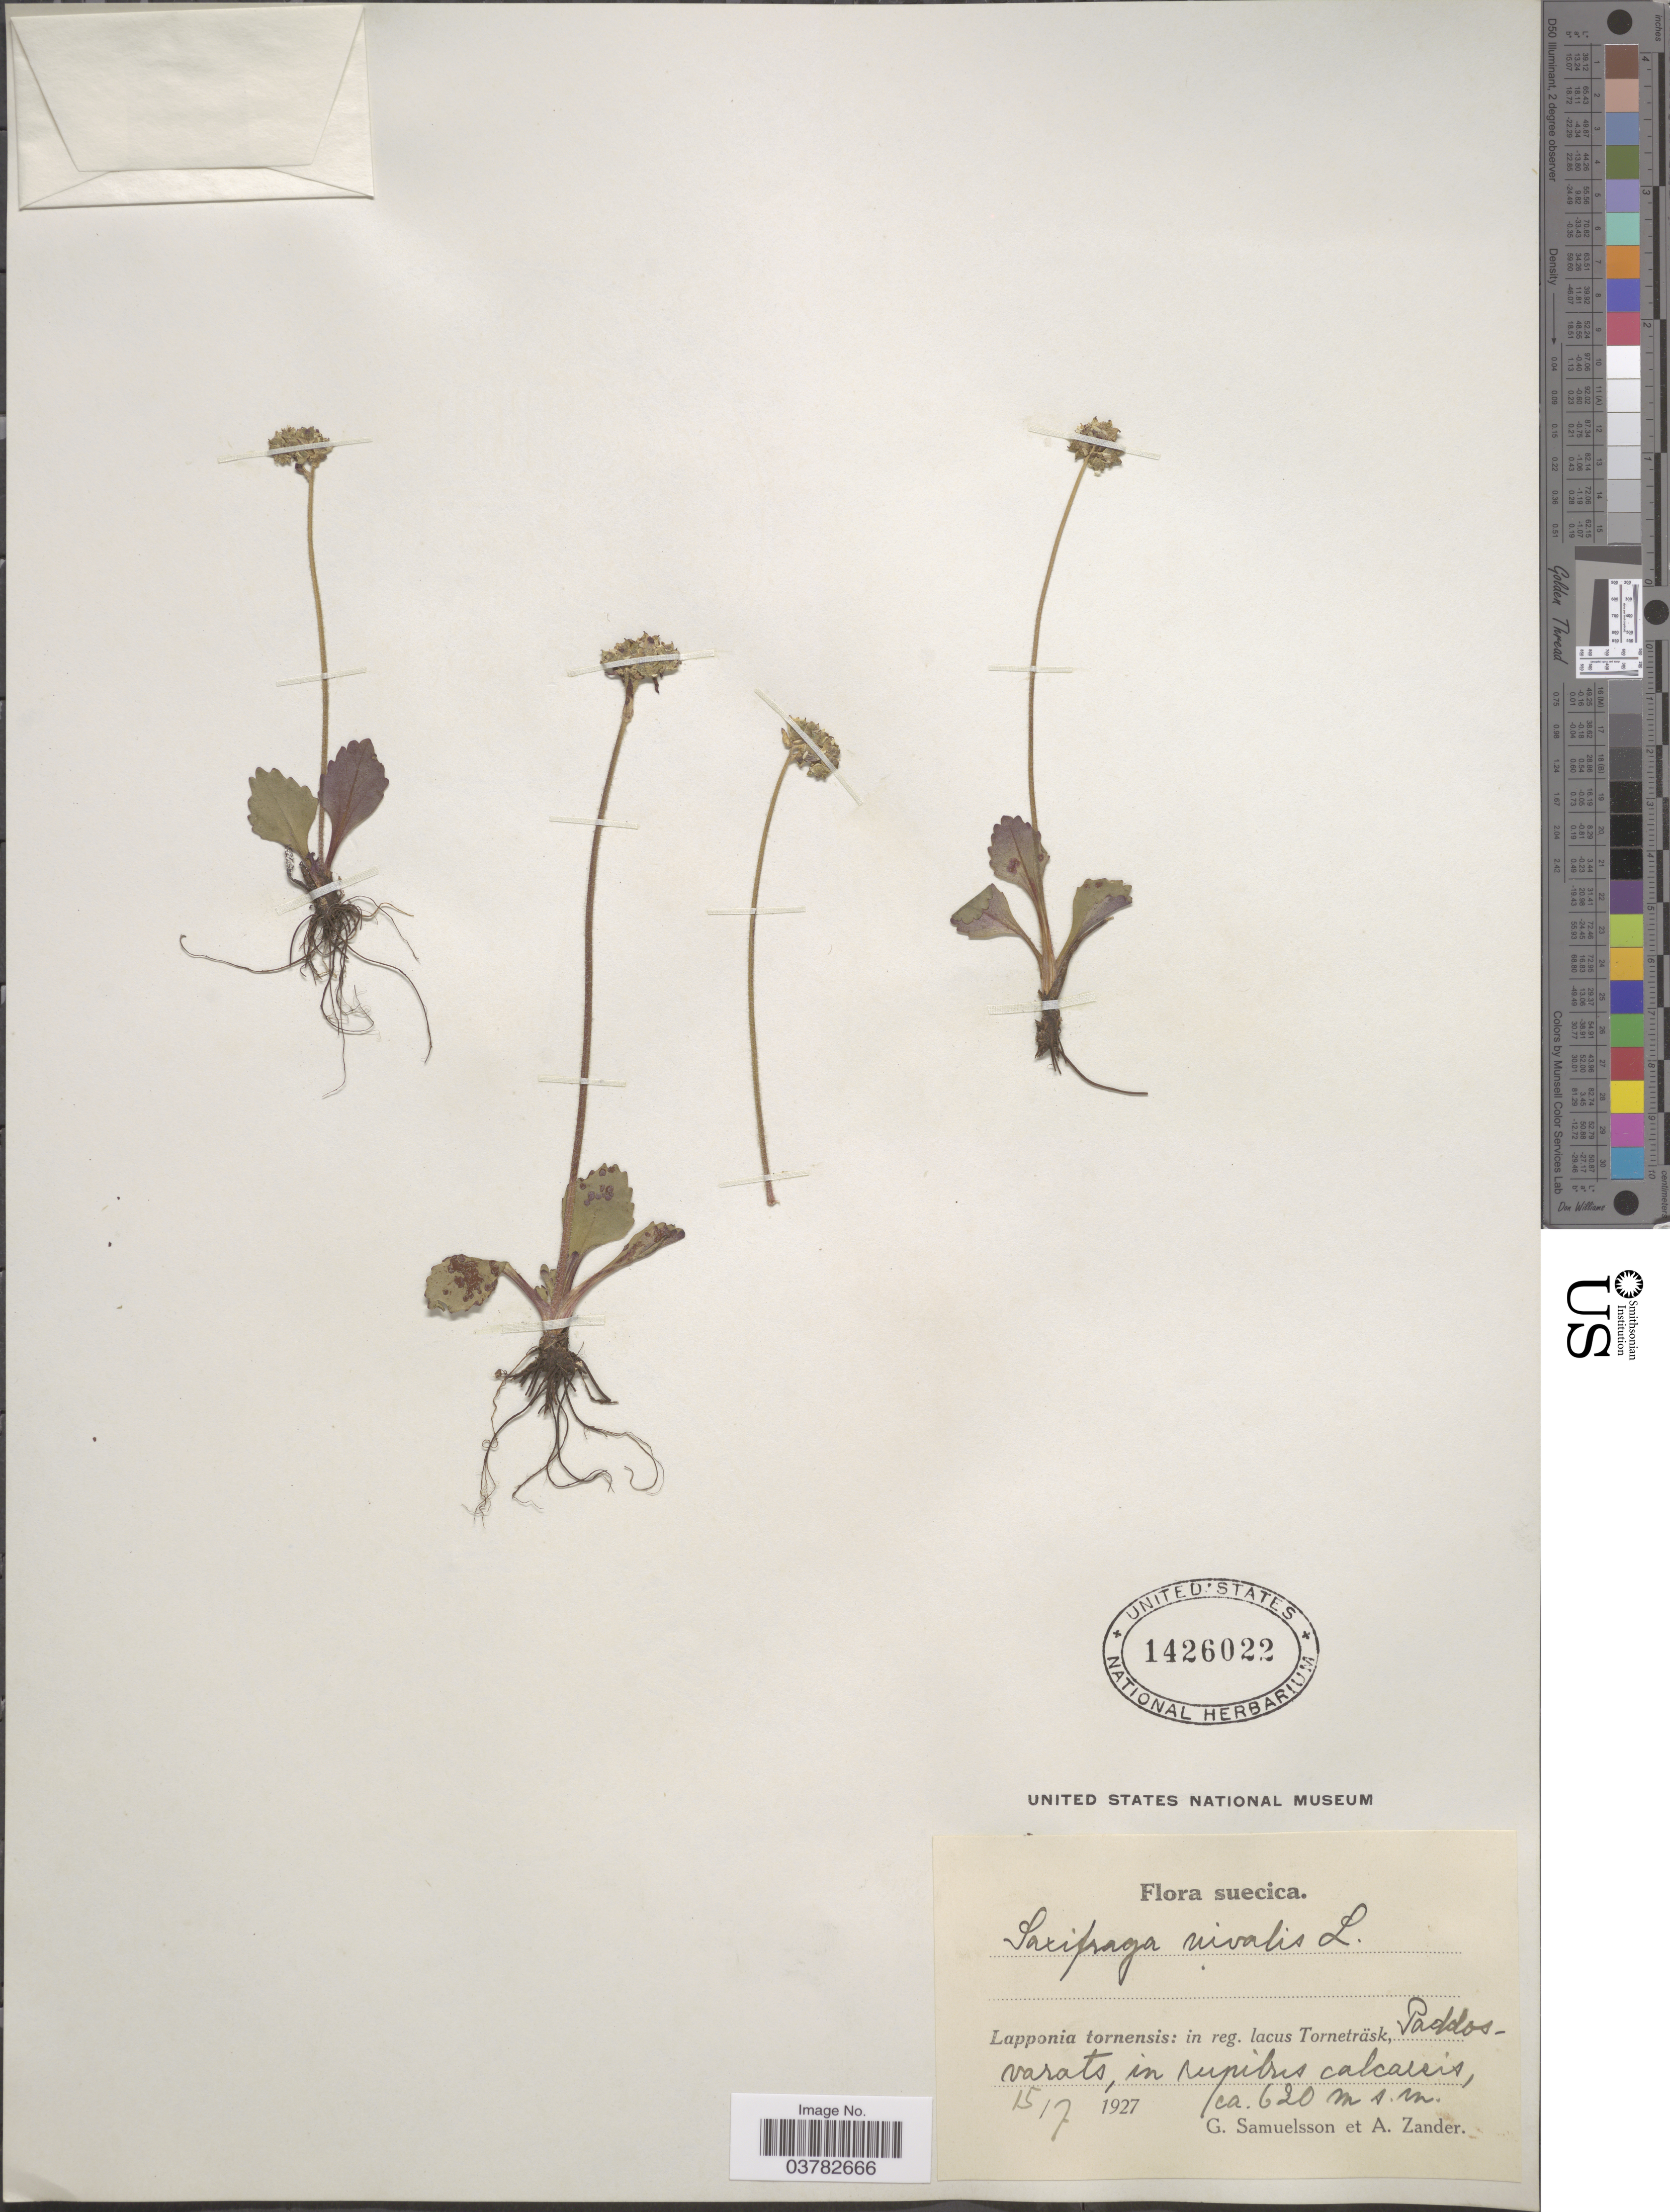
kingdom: Plantae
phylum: Tracheophyta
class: Magnoliopsida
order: Saxifragales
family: Saxifragaceae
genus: Micranthes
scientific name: Micranthes nivalis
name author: (L.) Small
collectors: G. Samuelsson & A. Zander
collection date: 1927-07-15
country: Sweden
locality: Suecica. Lapponia tornensis: in reg. lacus Torneträsk, Paddosvarats, in rupibus calcareis.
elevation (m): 620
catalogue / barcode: US 1426022